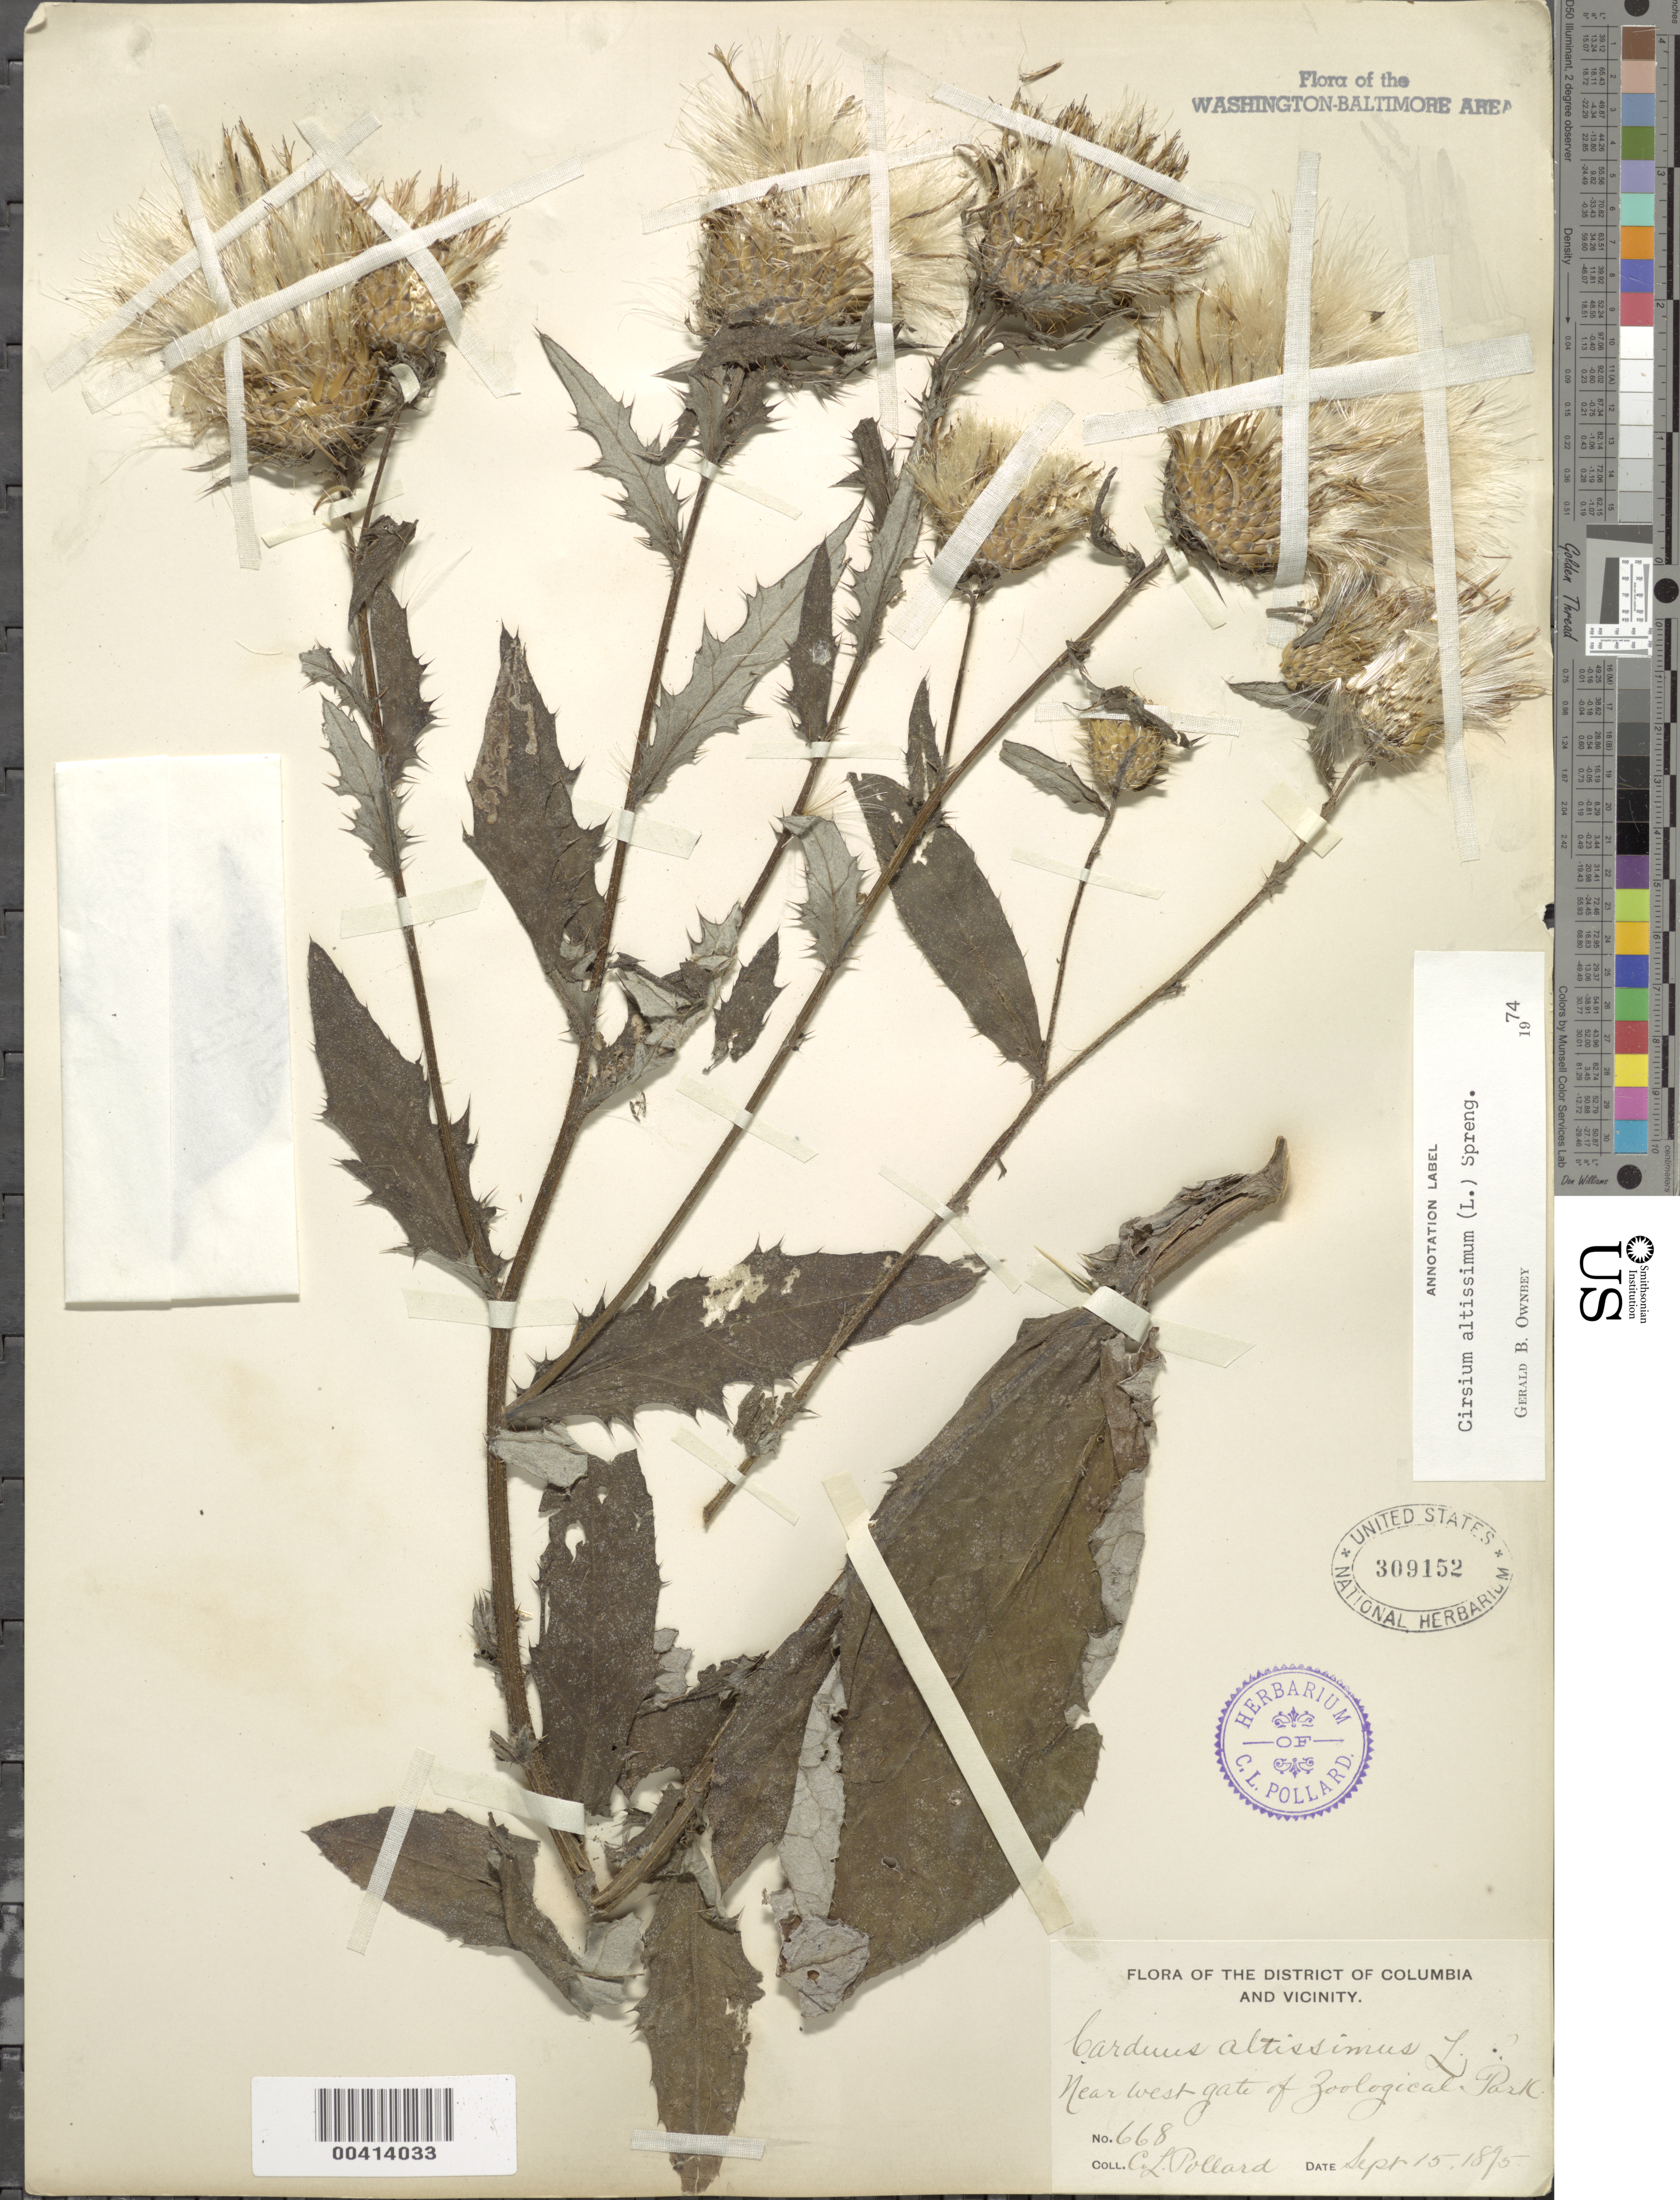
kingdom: Plantae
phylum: Tracheophyta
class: Magnoliopsida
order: Asterales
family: Asteraceae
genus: Cirsium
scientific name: Cirsium altissimum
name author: (L.) Hill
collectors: C. L. Pollard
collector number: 668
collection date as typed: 15 Sep 1895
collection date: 1895-09-15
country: United States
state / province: District of Columbia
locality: Near west gate of Zoological Park Rock Creek Park & vicinity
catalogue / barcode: US 309152